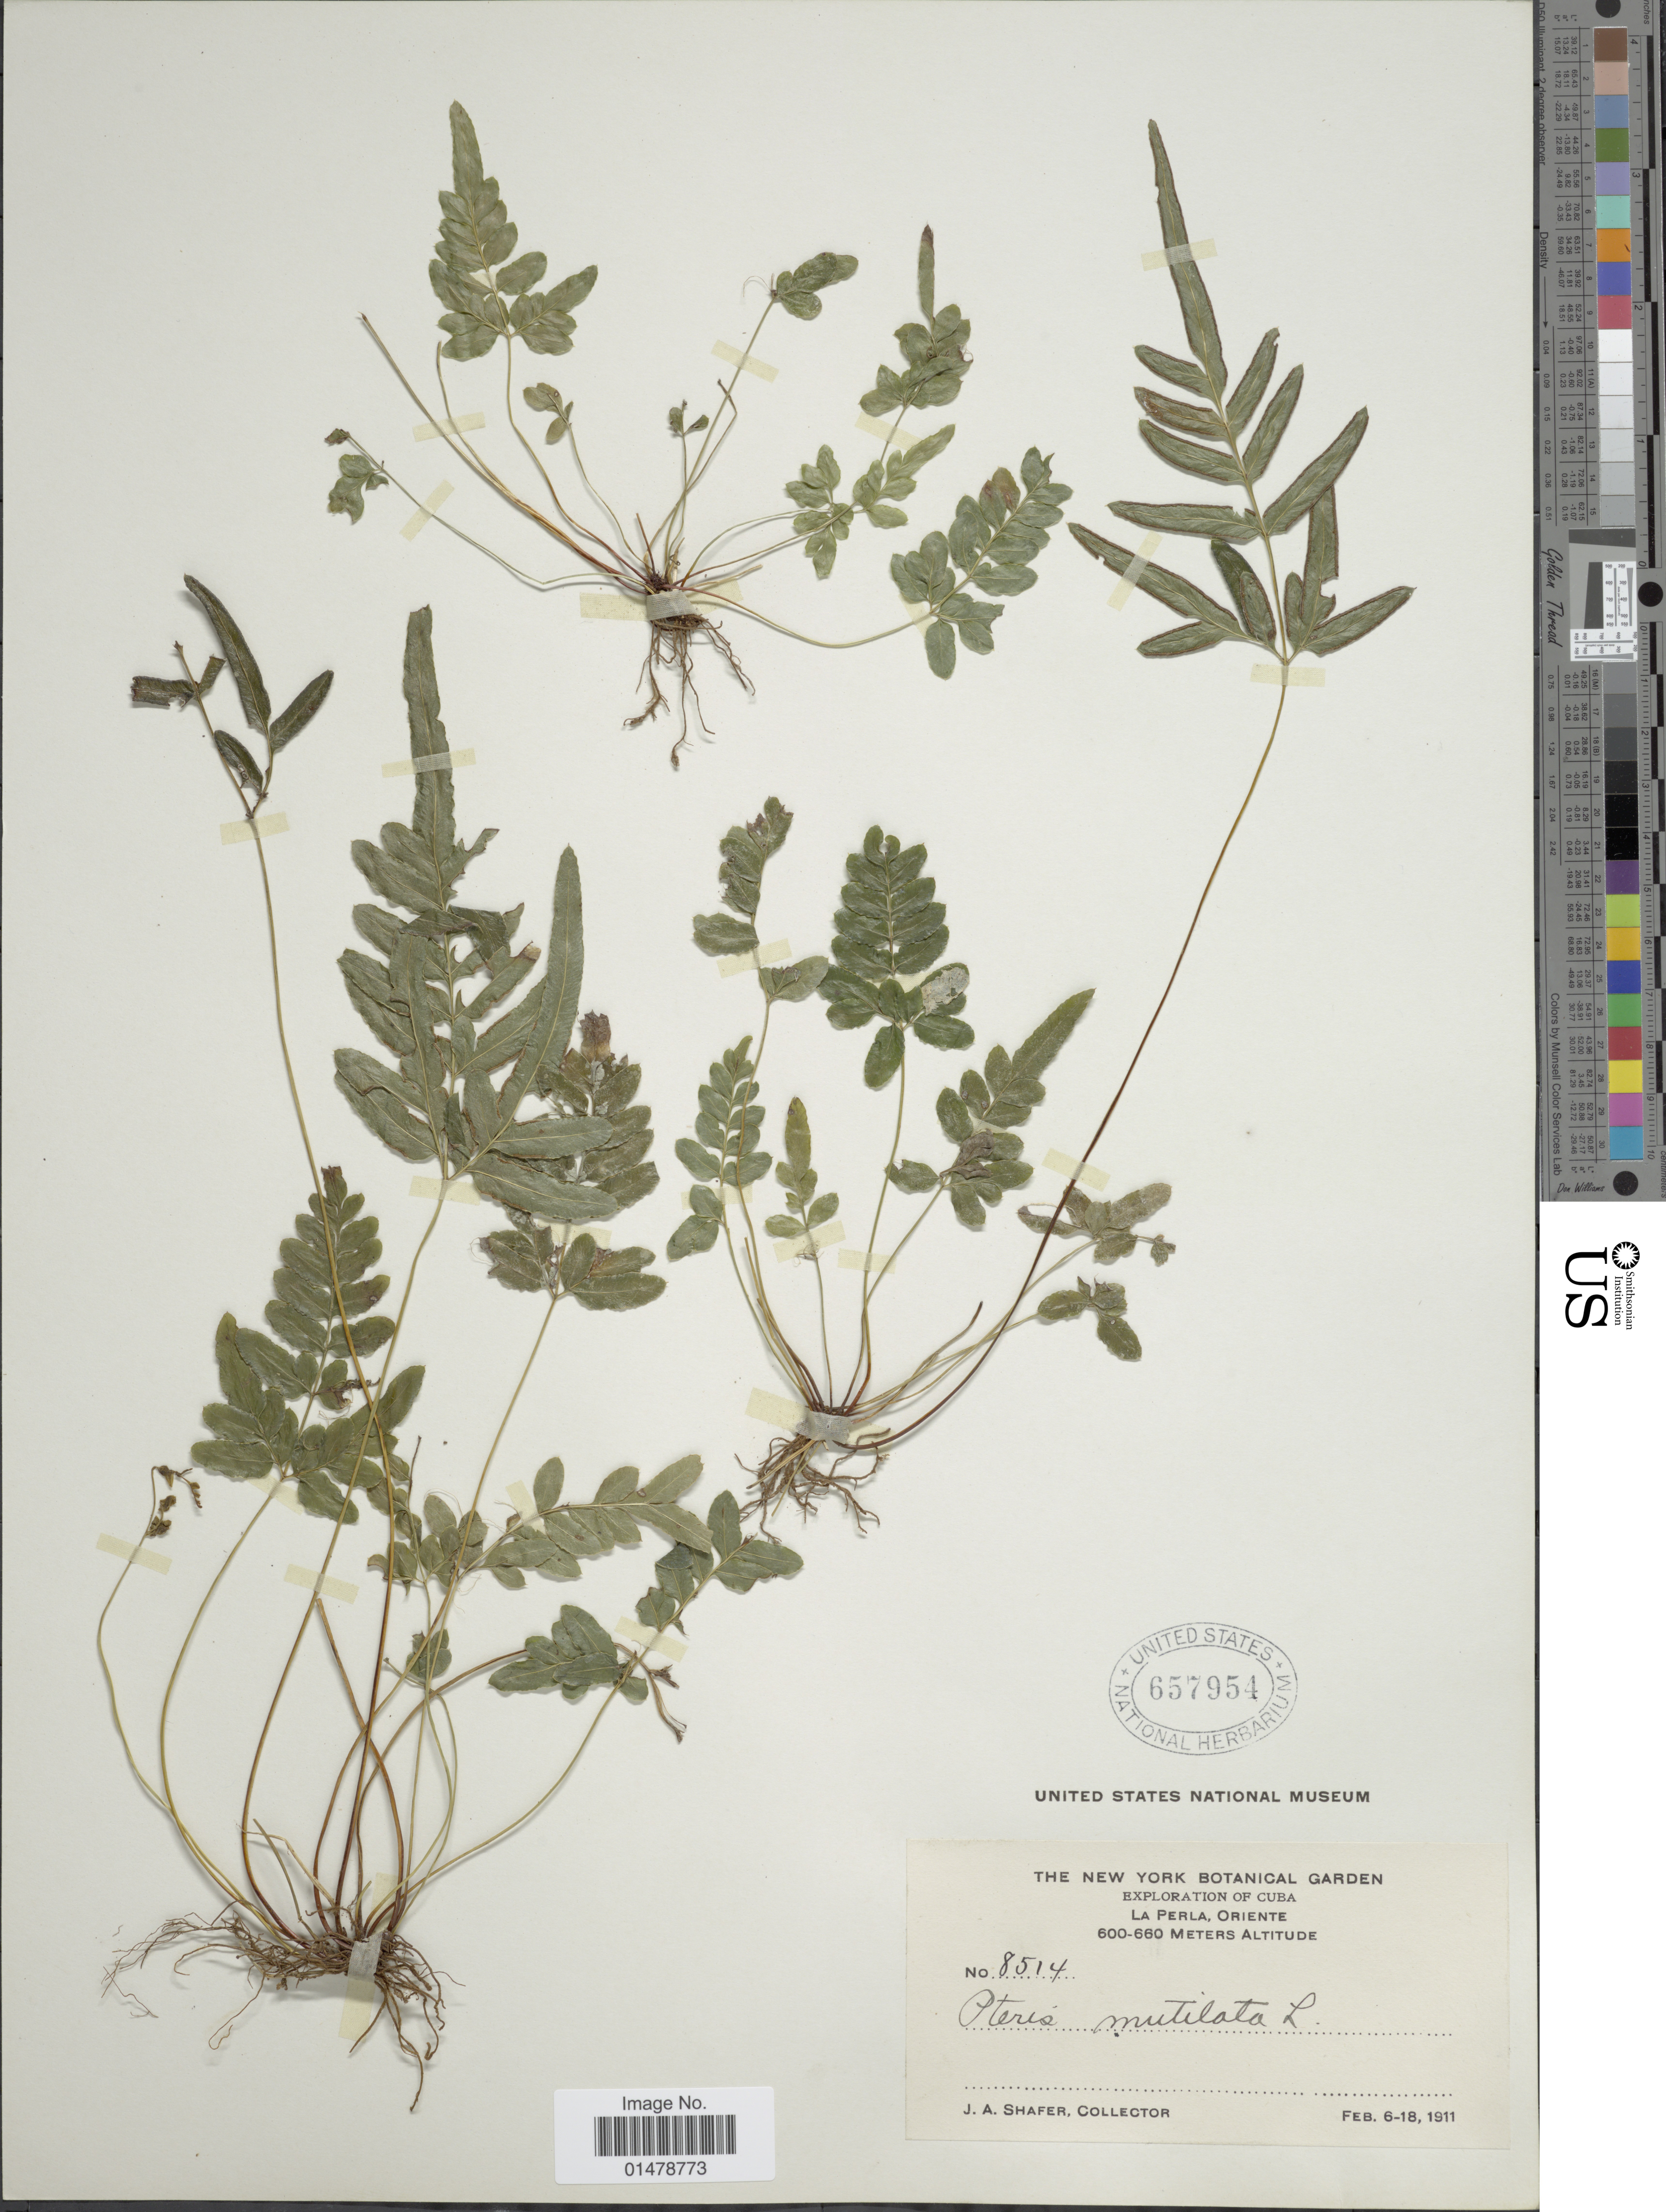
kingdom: Plantae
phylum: Tracheophyta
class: Polypodiopsida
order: Polypodiales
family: Pteridaceae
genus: Pteris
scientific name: Pteris mutilata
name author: L.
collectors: J. A. Shafer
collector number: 8514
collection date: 1911-02-06/1911-02-18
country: Cuba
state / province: Oriente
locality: La Perla.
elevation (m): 600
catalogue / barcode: US 657954